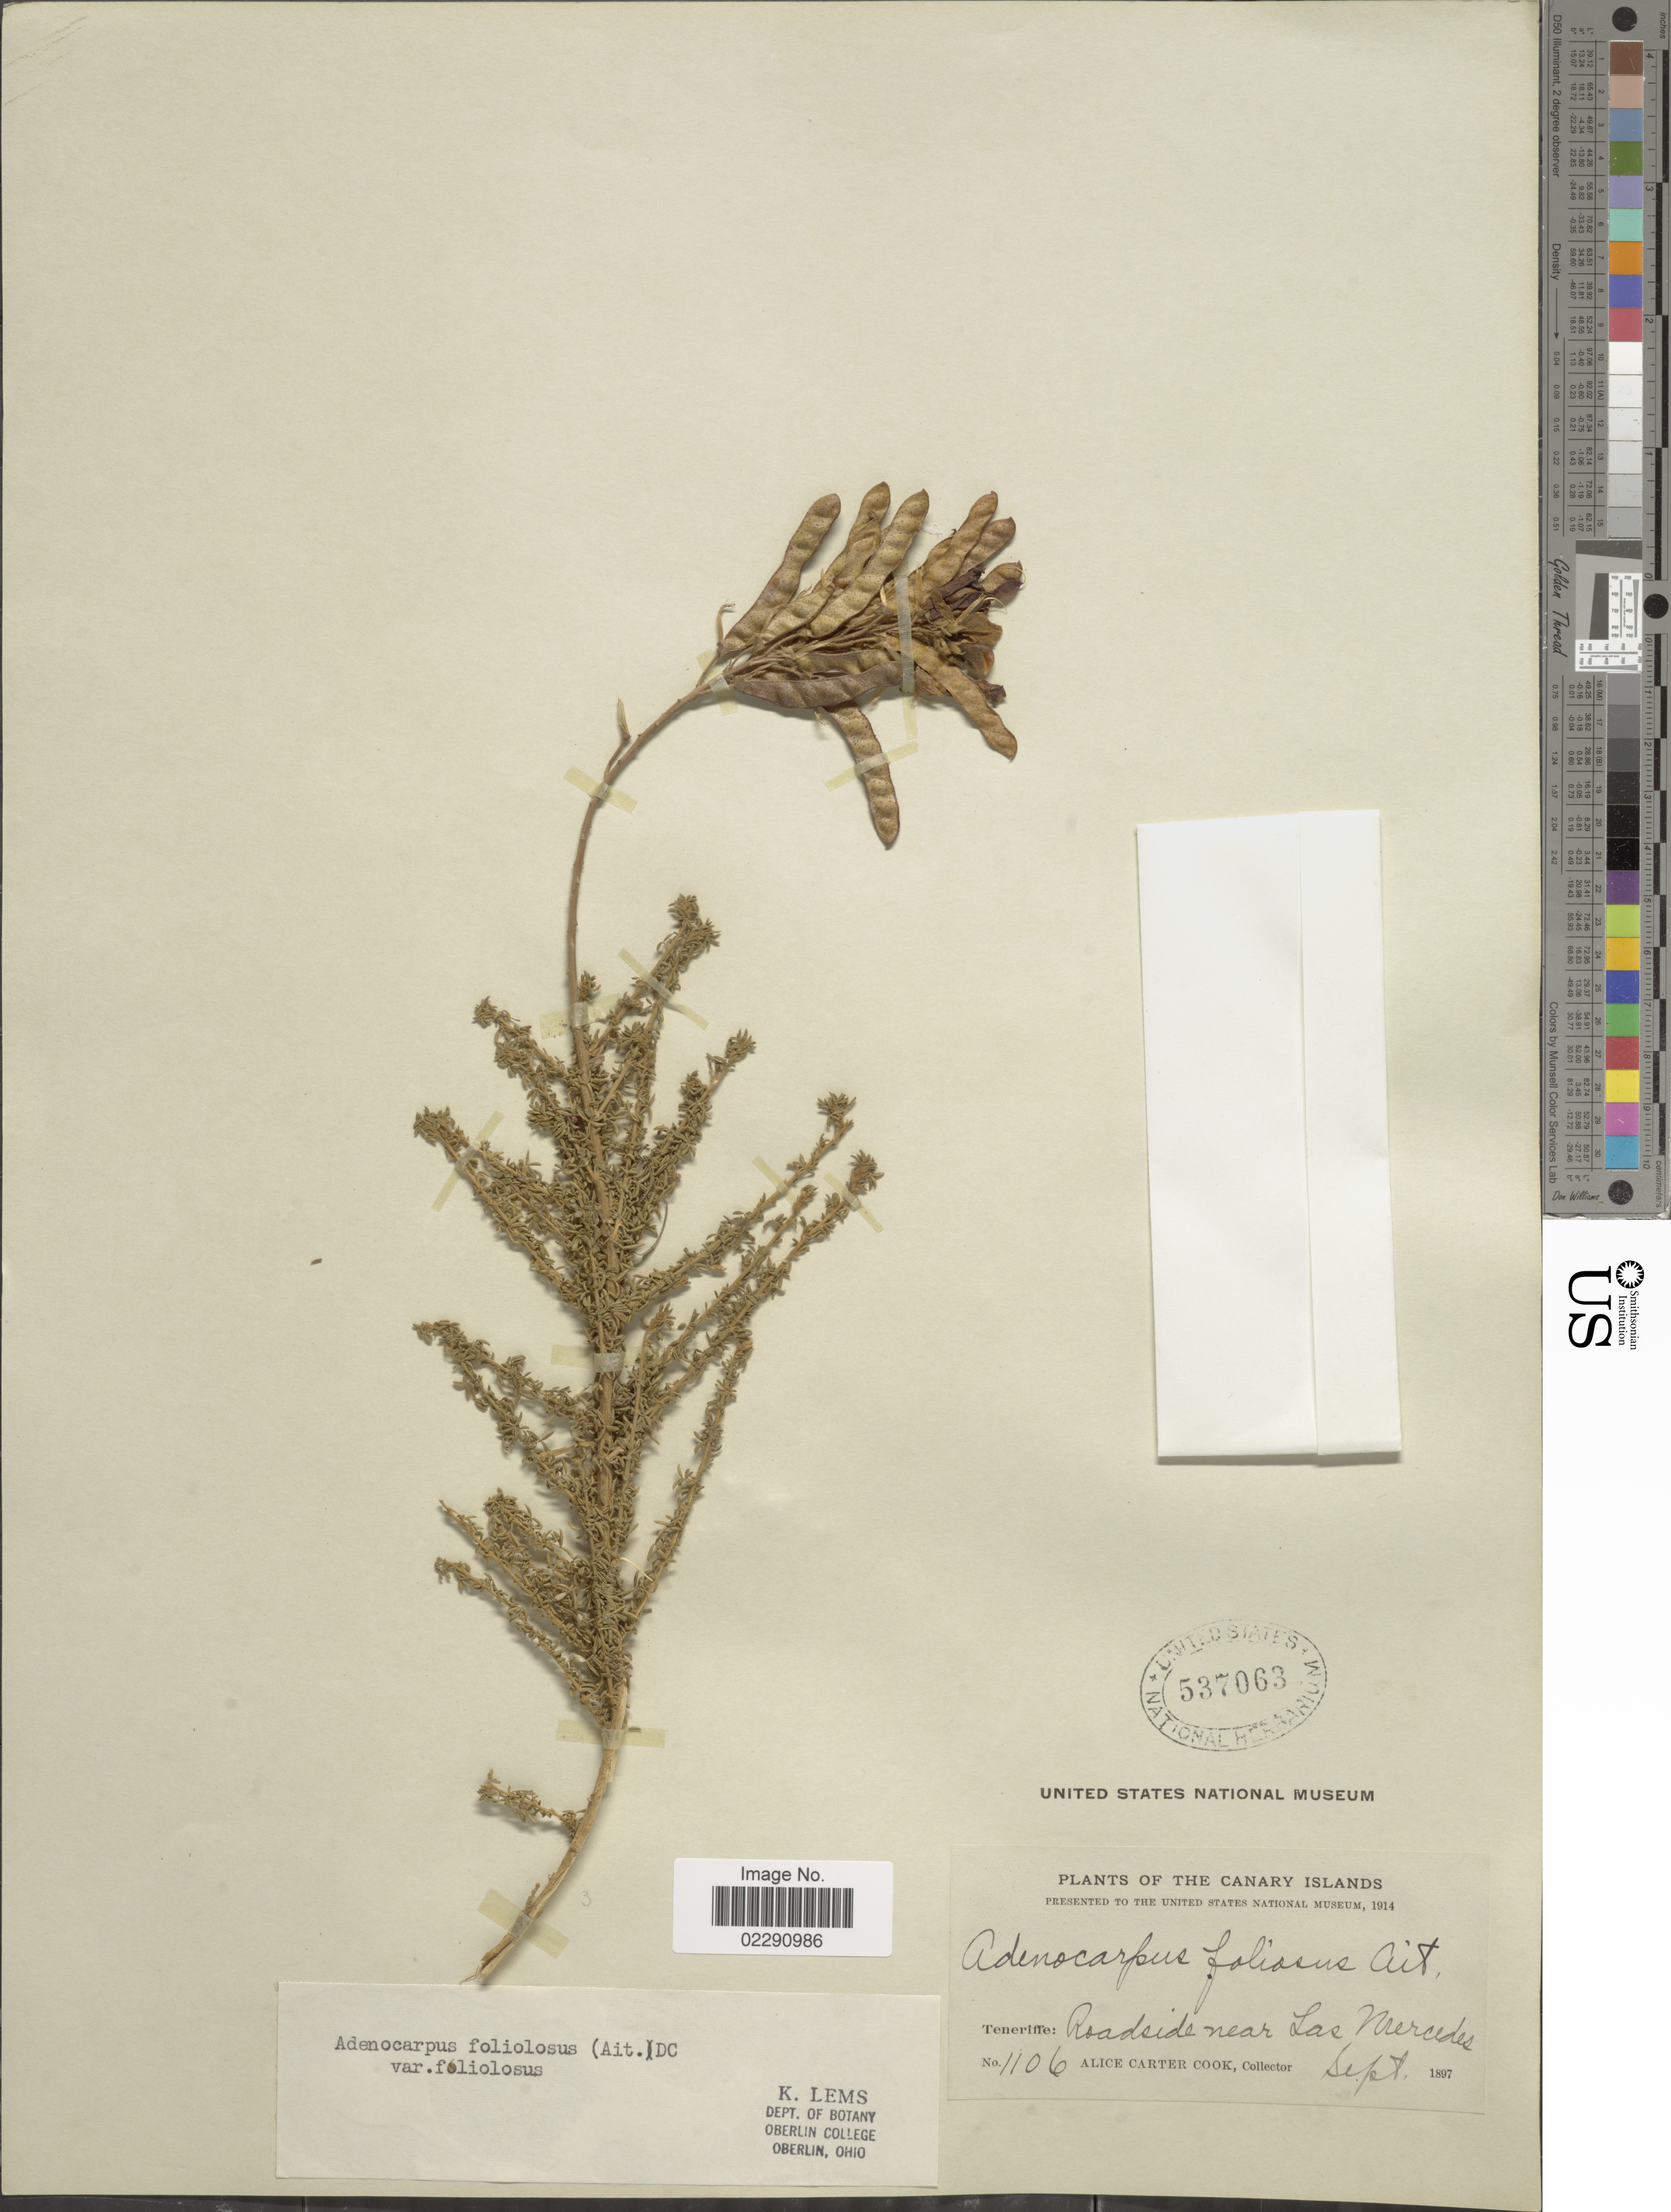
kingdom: Plantae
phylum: Tracheophyta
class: Magnoliopsida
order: Fabales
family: Fabaceae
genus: Adenocarpus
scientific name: Adenocarpus foliolosus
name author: DC.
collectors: Alice C. Cook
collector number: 1106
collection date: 1897-09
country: Spain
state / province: Canarias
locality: Canary Islands, Teneriffe, roadside near Las Mercedes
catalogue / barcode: US 537063